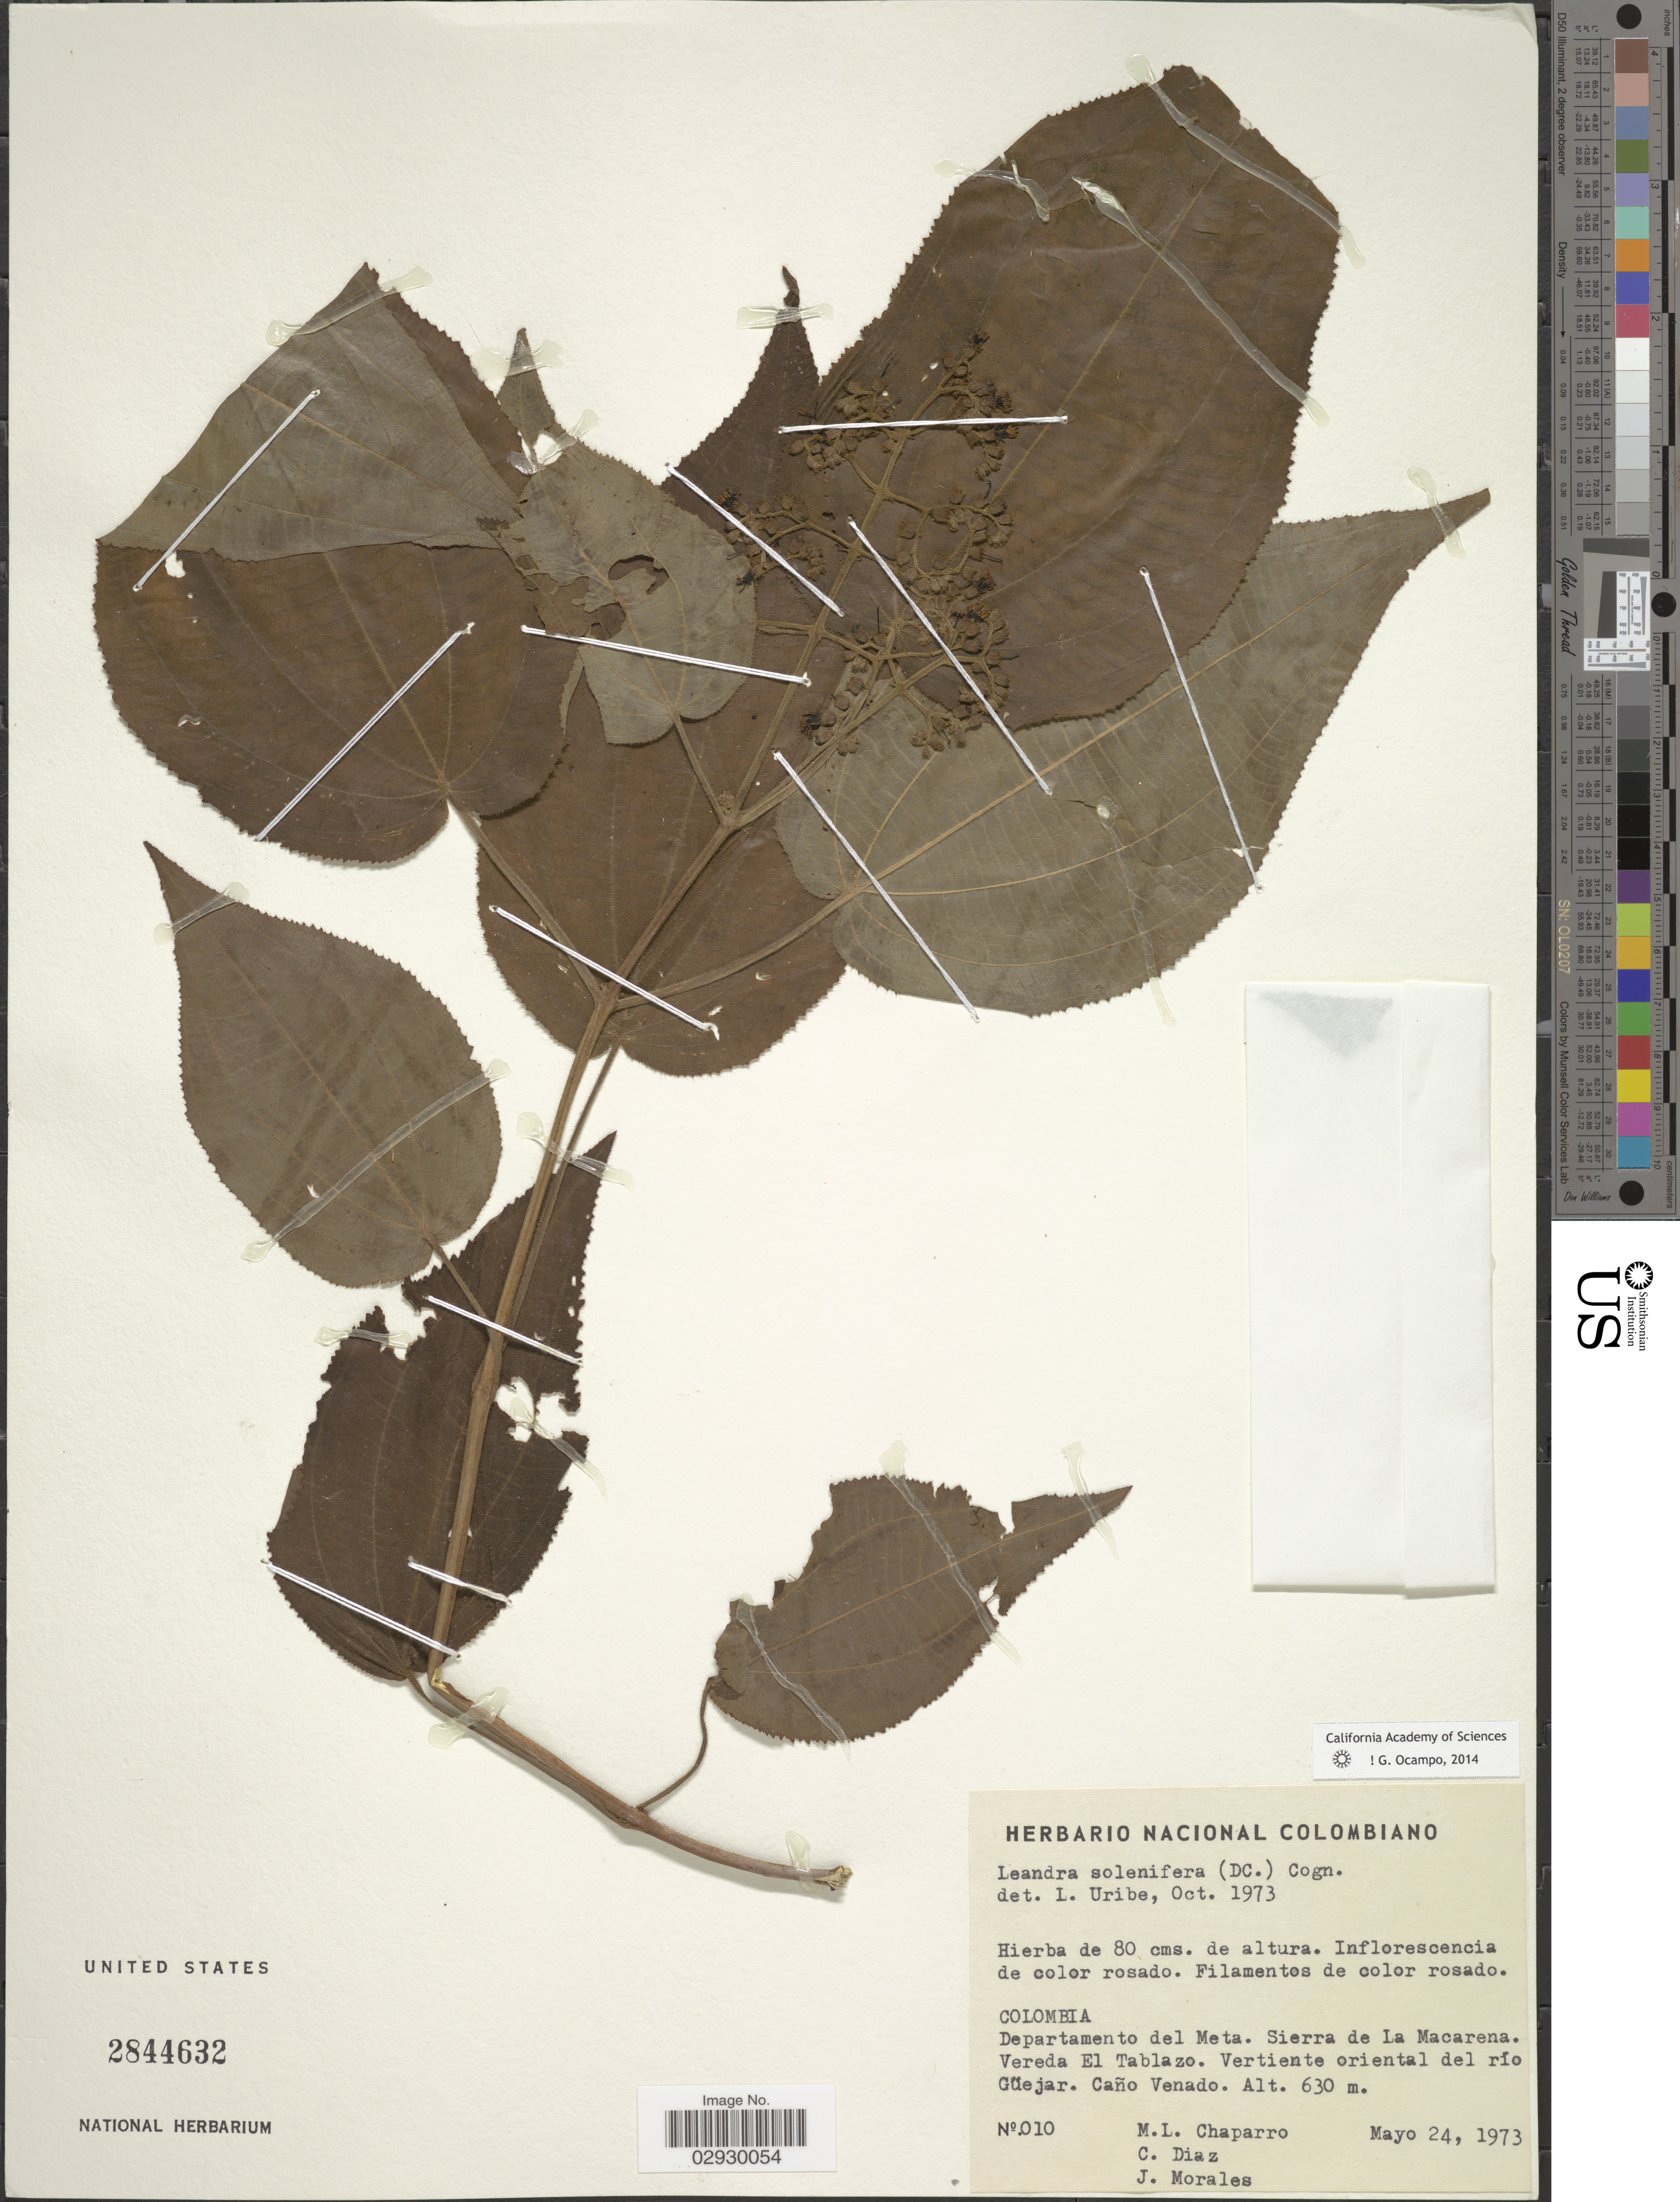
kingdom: Plantae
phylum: Tracheophyta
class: Magnoliopsida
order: Myrtales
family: Melastomataceae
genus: Leandra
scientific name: Leandra solenifera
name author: Cogn.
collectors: M. Chaparro, C. Díaz & J. Morales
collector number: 010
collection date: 1973-05-24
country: Colombia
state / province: Meta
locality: Departamento del Meta. Sierra de La Macarena. Vereda El Tablazo. Vertiente oriental del río Güejar. Caño Venado.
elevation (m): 630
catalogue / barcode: US 2844632